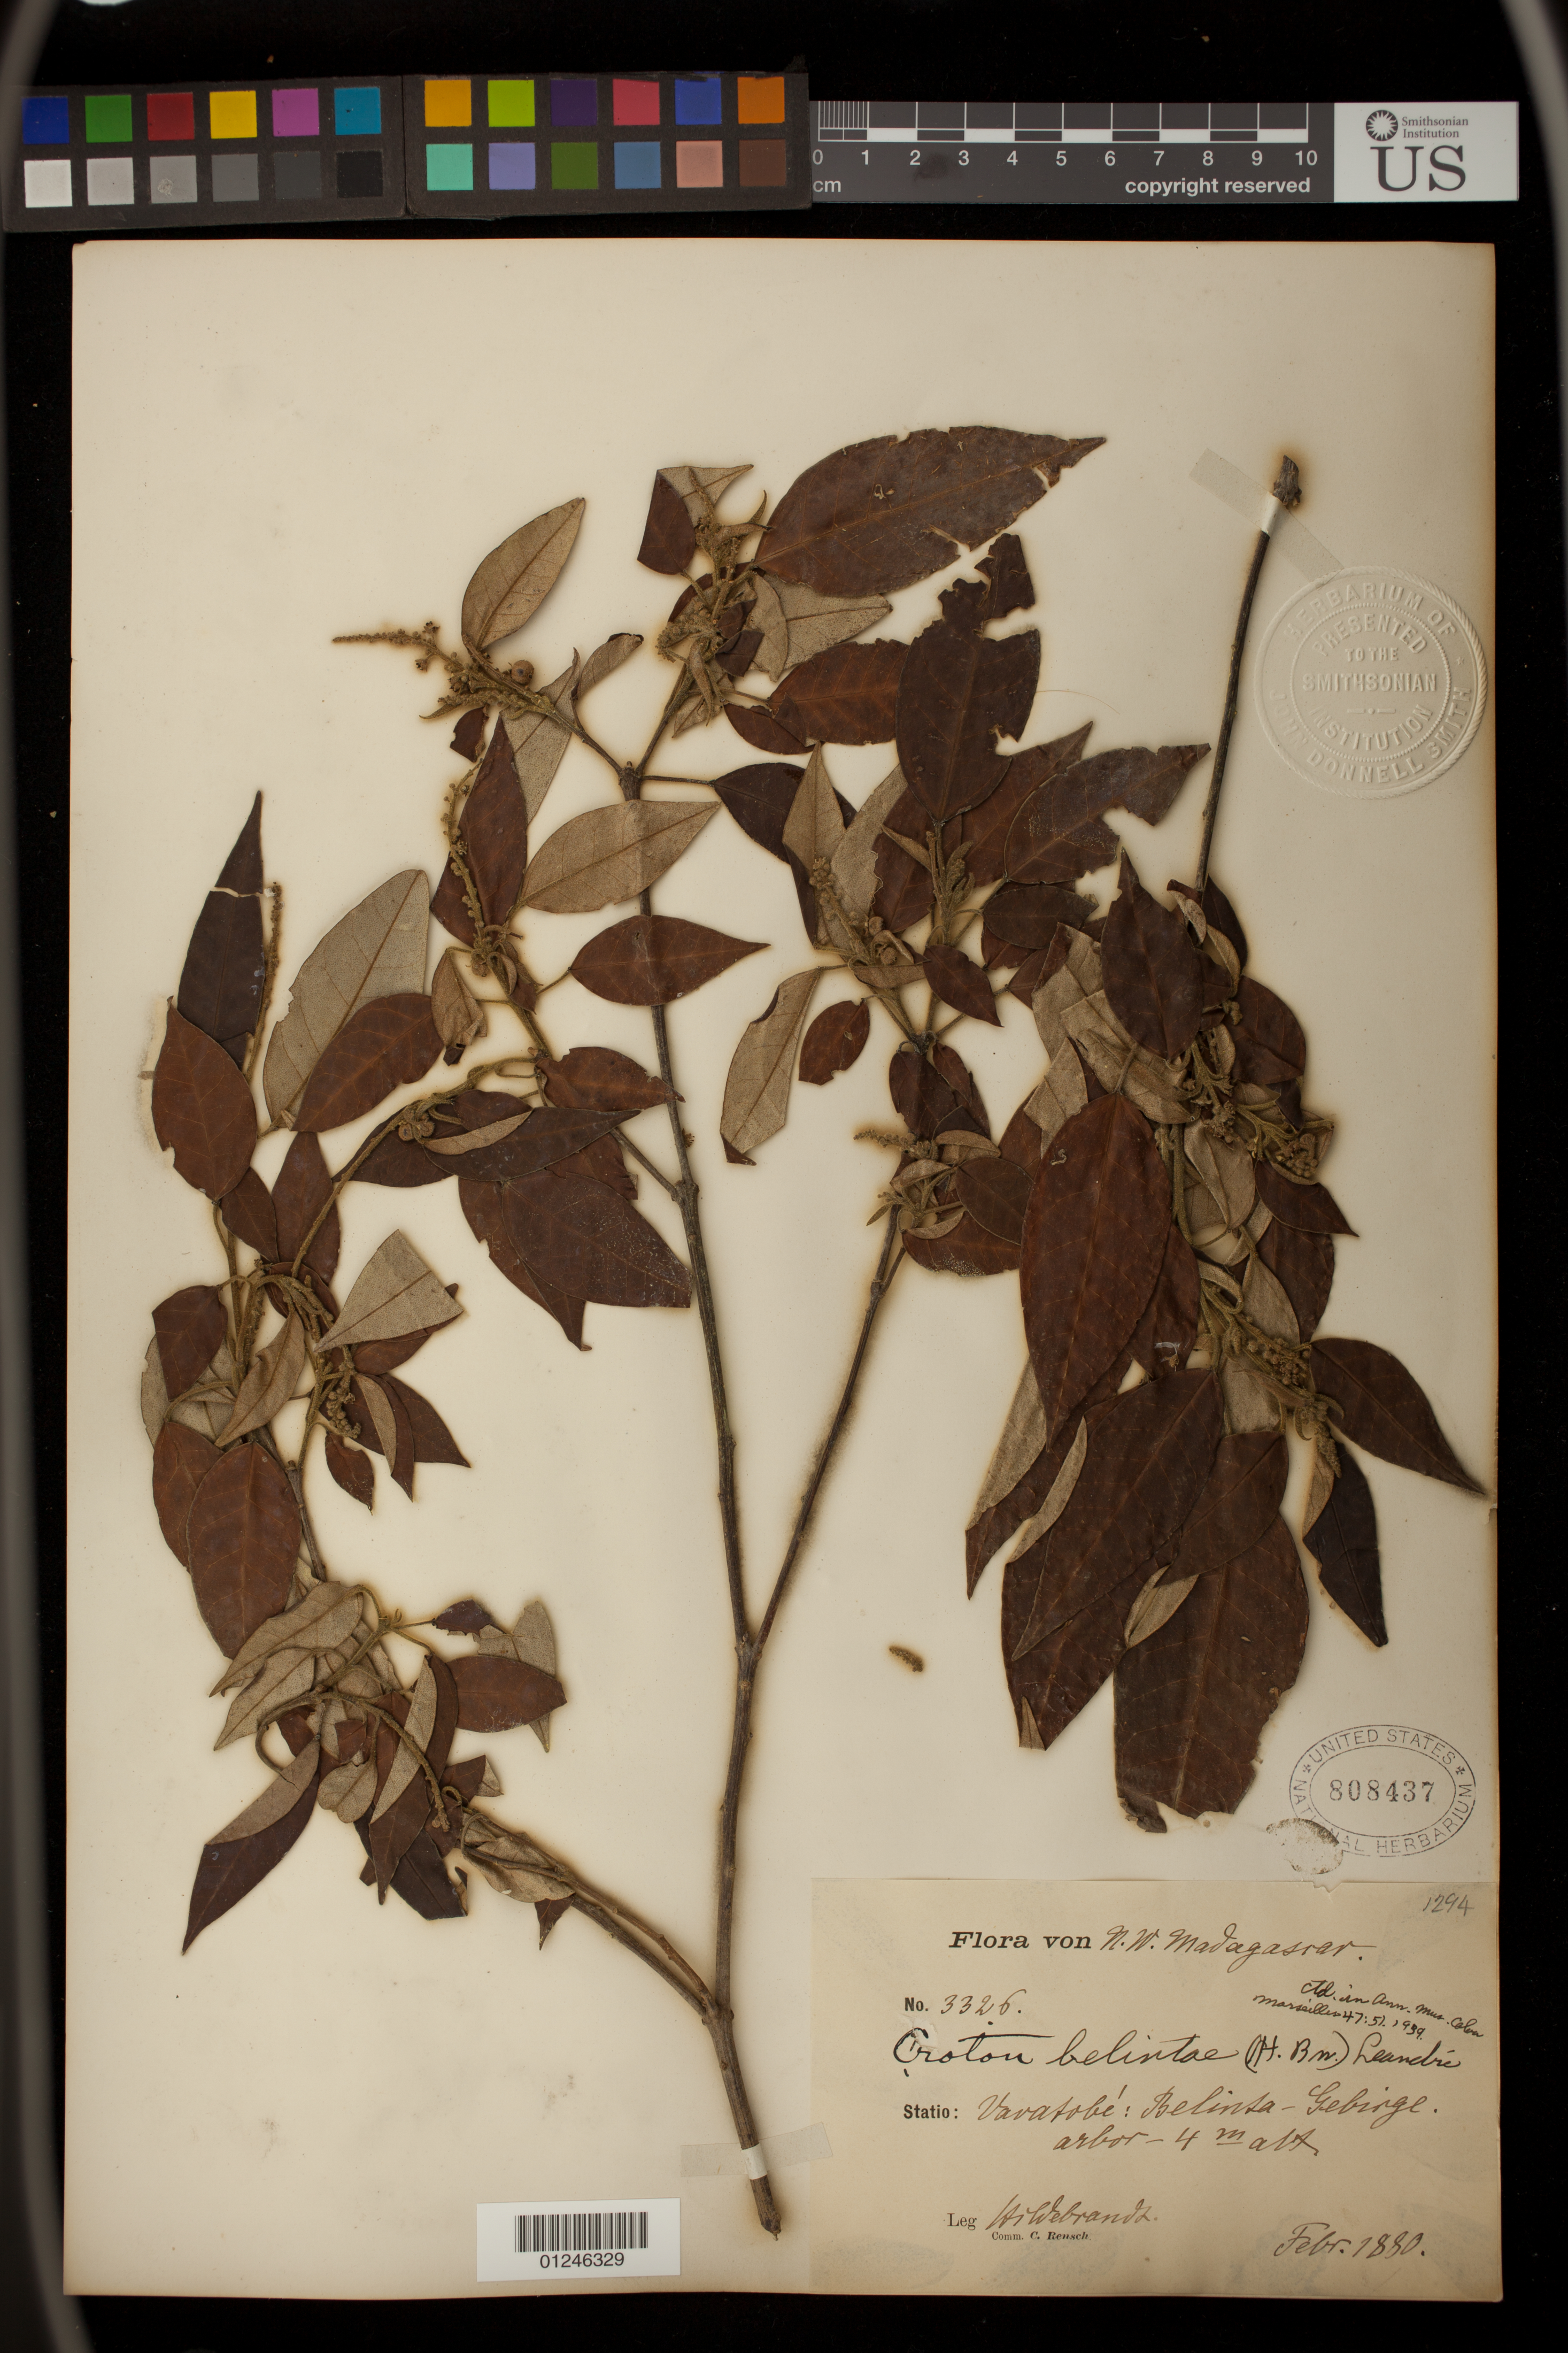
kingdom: Plantae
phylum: Tracheophyta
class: Magnoliopsida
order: Malpighiales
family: Euphorbiaceae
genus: Croton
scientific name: Croton heterochrous Baill., nom. illeg.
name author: Baill.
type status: Isotype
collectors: J. Hildebrandt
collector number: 3326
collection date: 1880-02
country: Madagascar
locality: N. W. Madagascar. Vavatobé: Belinta-Gebirge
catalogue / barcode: US 808437